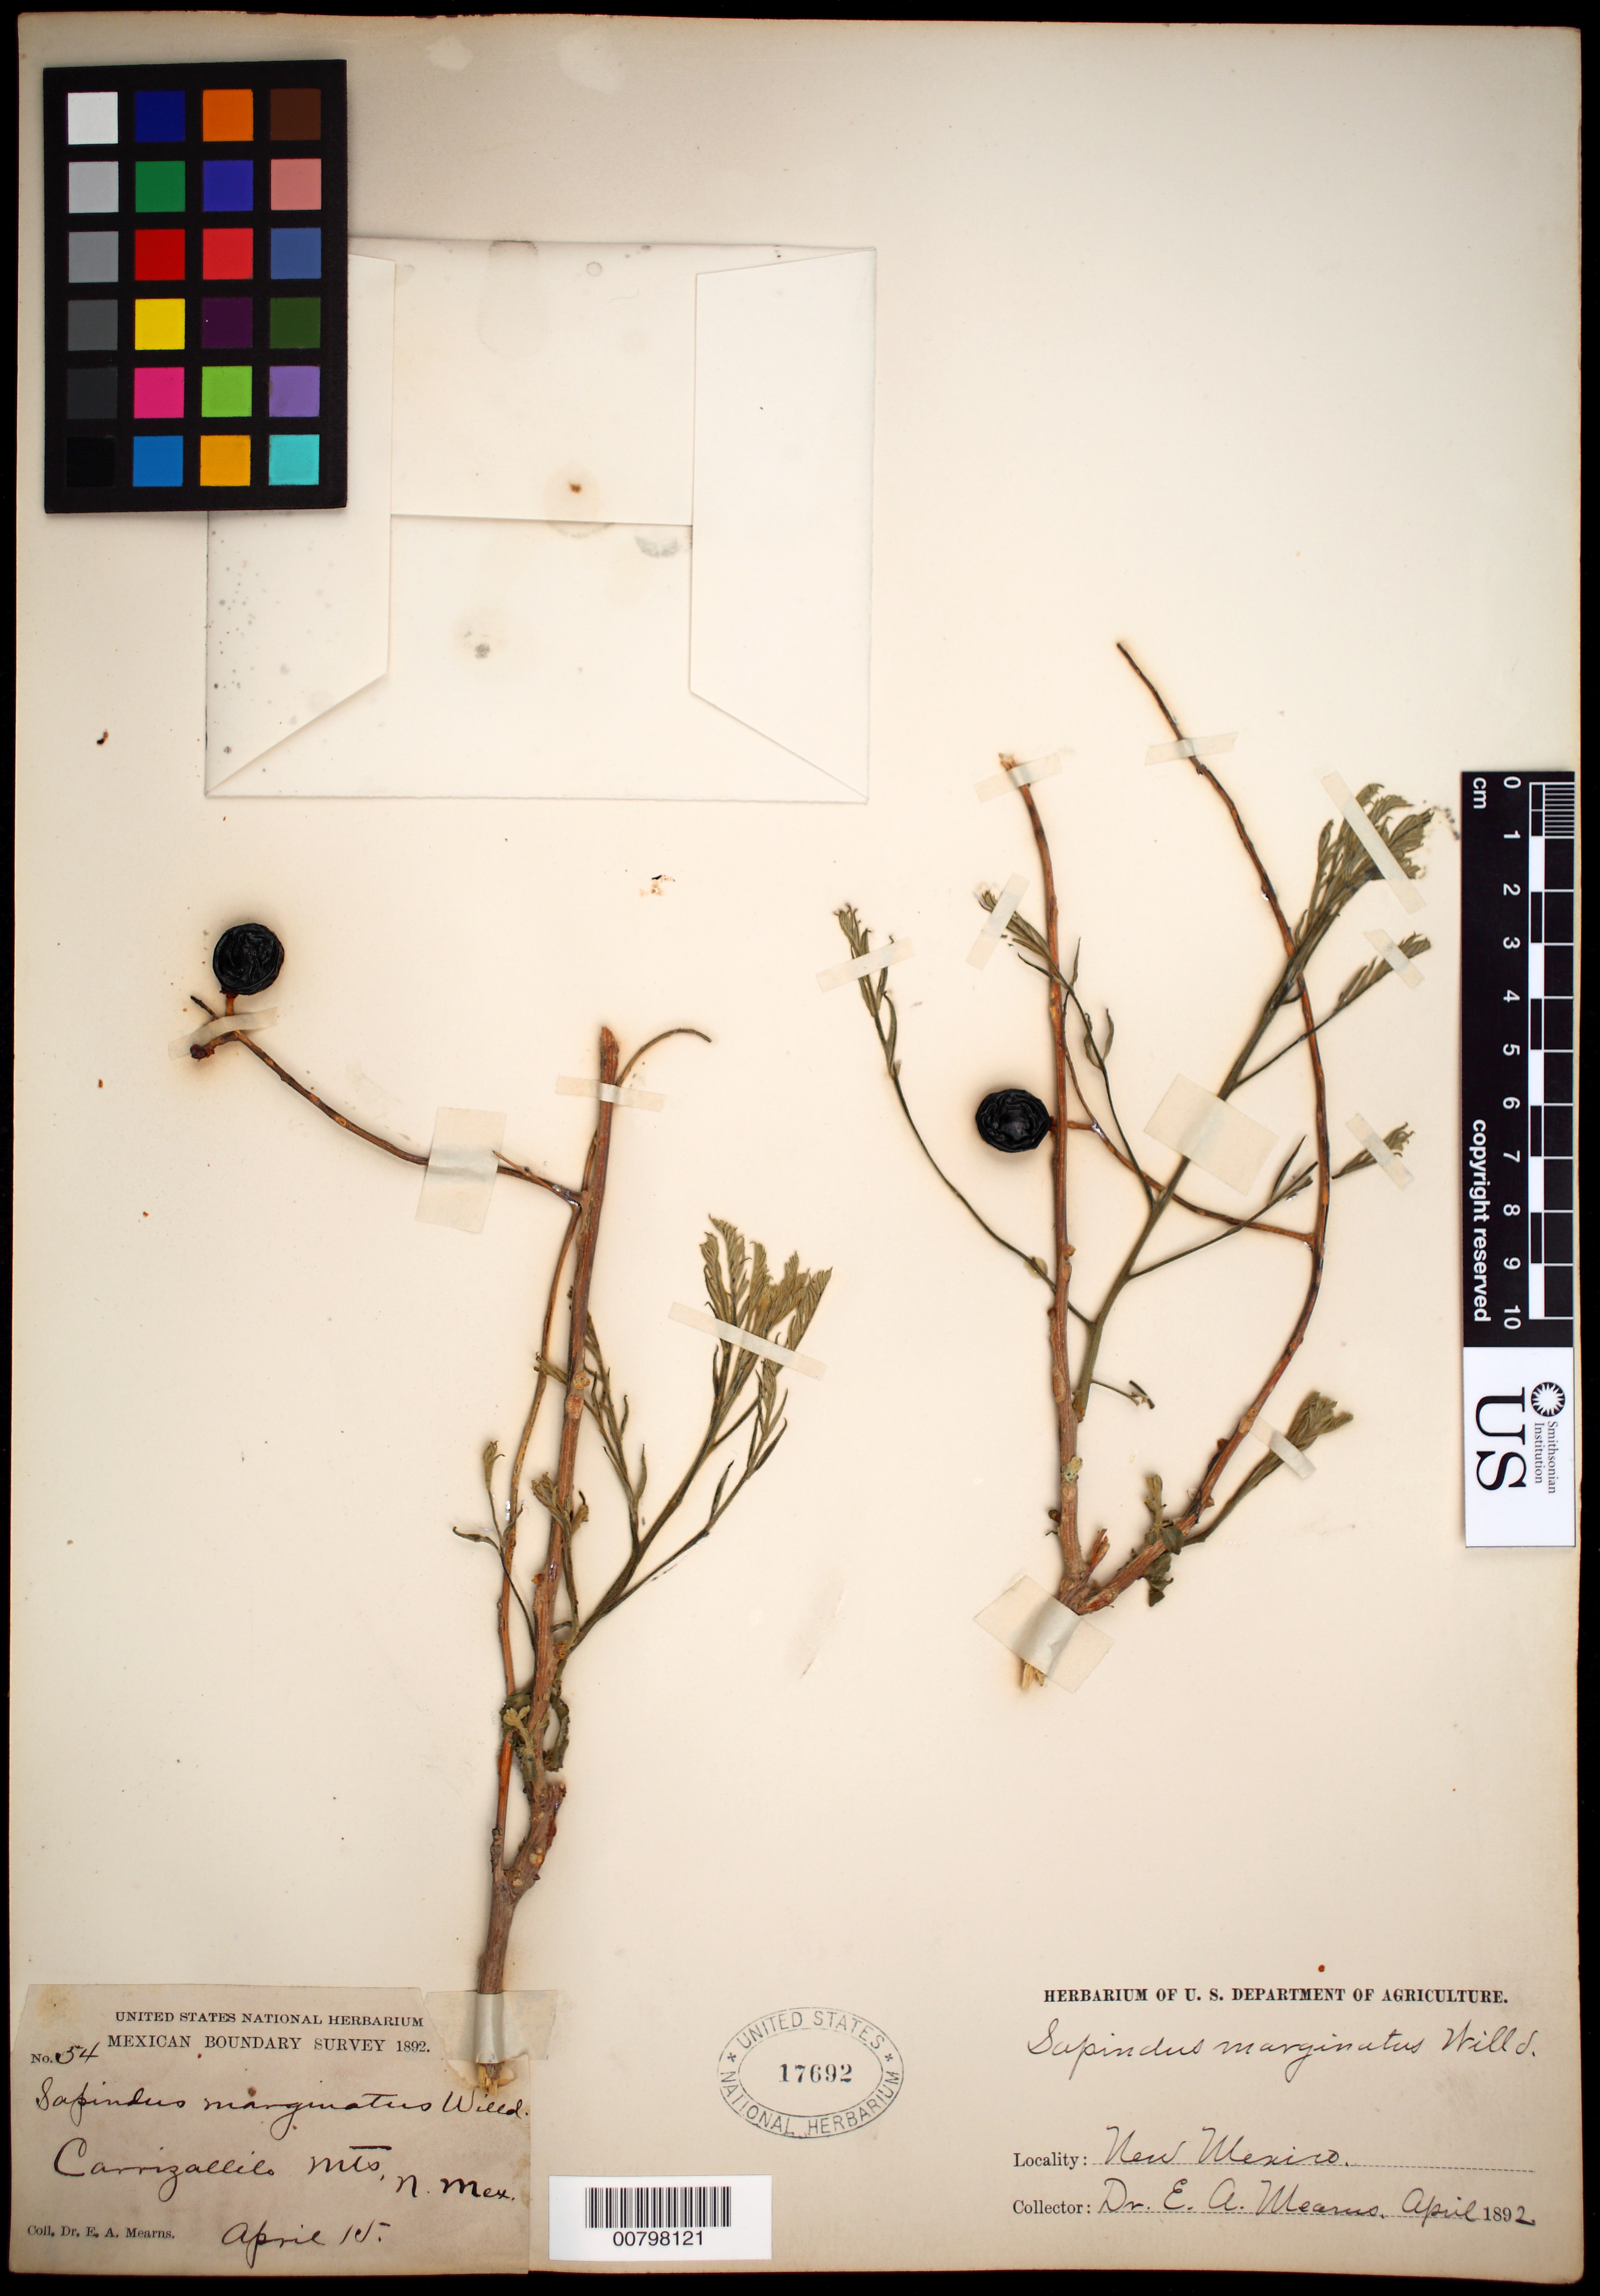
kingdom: Plantae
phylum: Tracheophyta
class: Magnoliopsida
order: Sapindales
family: Sapindaceae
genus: Sapindus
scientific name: Sapindus saponaria subsp. drummondii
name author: (Hook. & Arn.) A.E. Murray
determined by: Acevedo-Rodríguez, P., (BOT), Smithsonian Institution - National Museum of Natural History (UNITED STATES)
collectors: E. A. Mearns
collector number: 54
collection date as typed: Apr 1892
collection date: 1892-04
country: United States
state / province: New Mexico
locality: Carrizallilo Mountains.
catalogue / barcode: US 17692